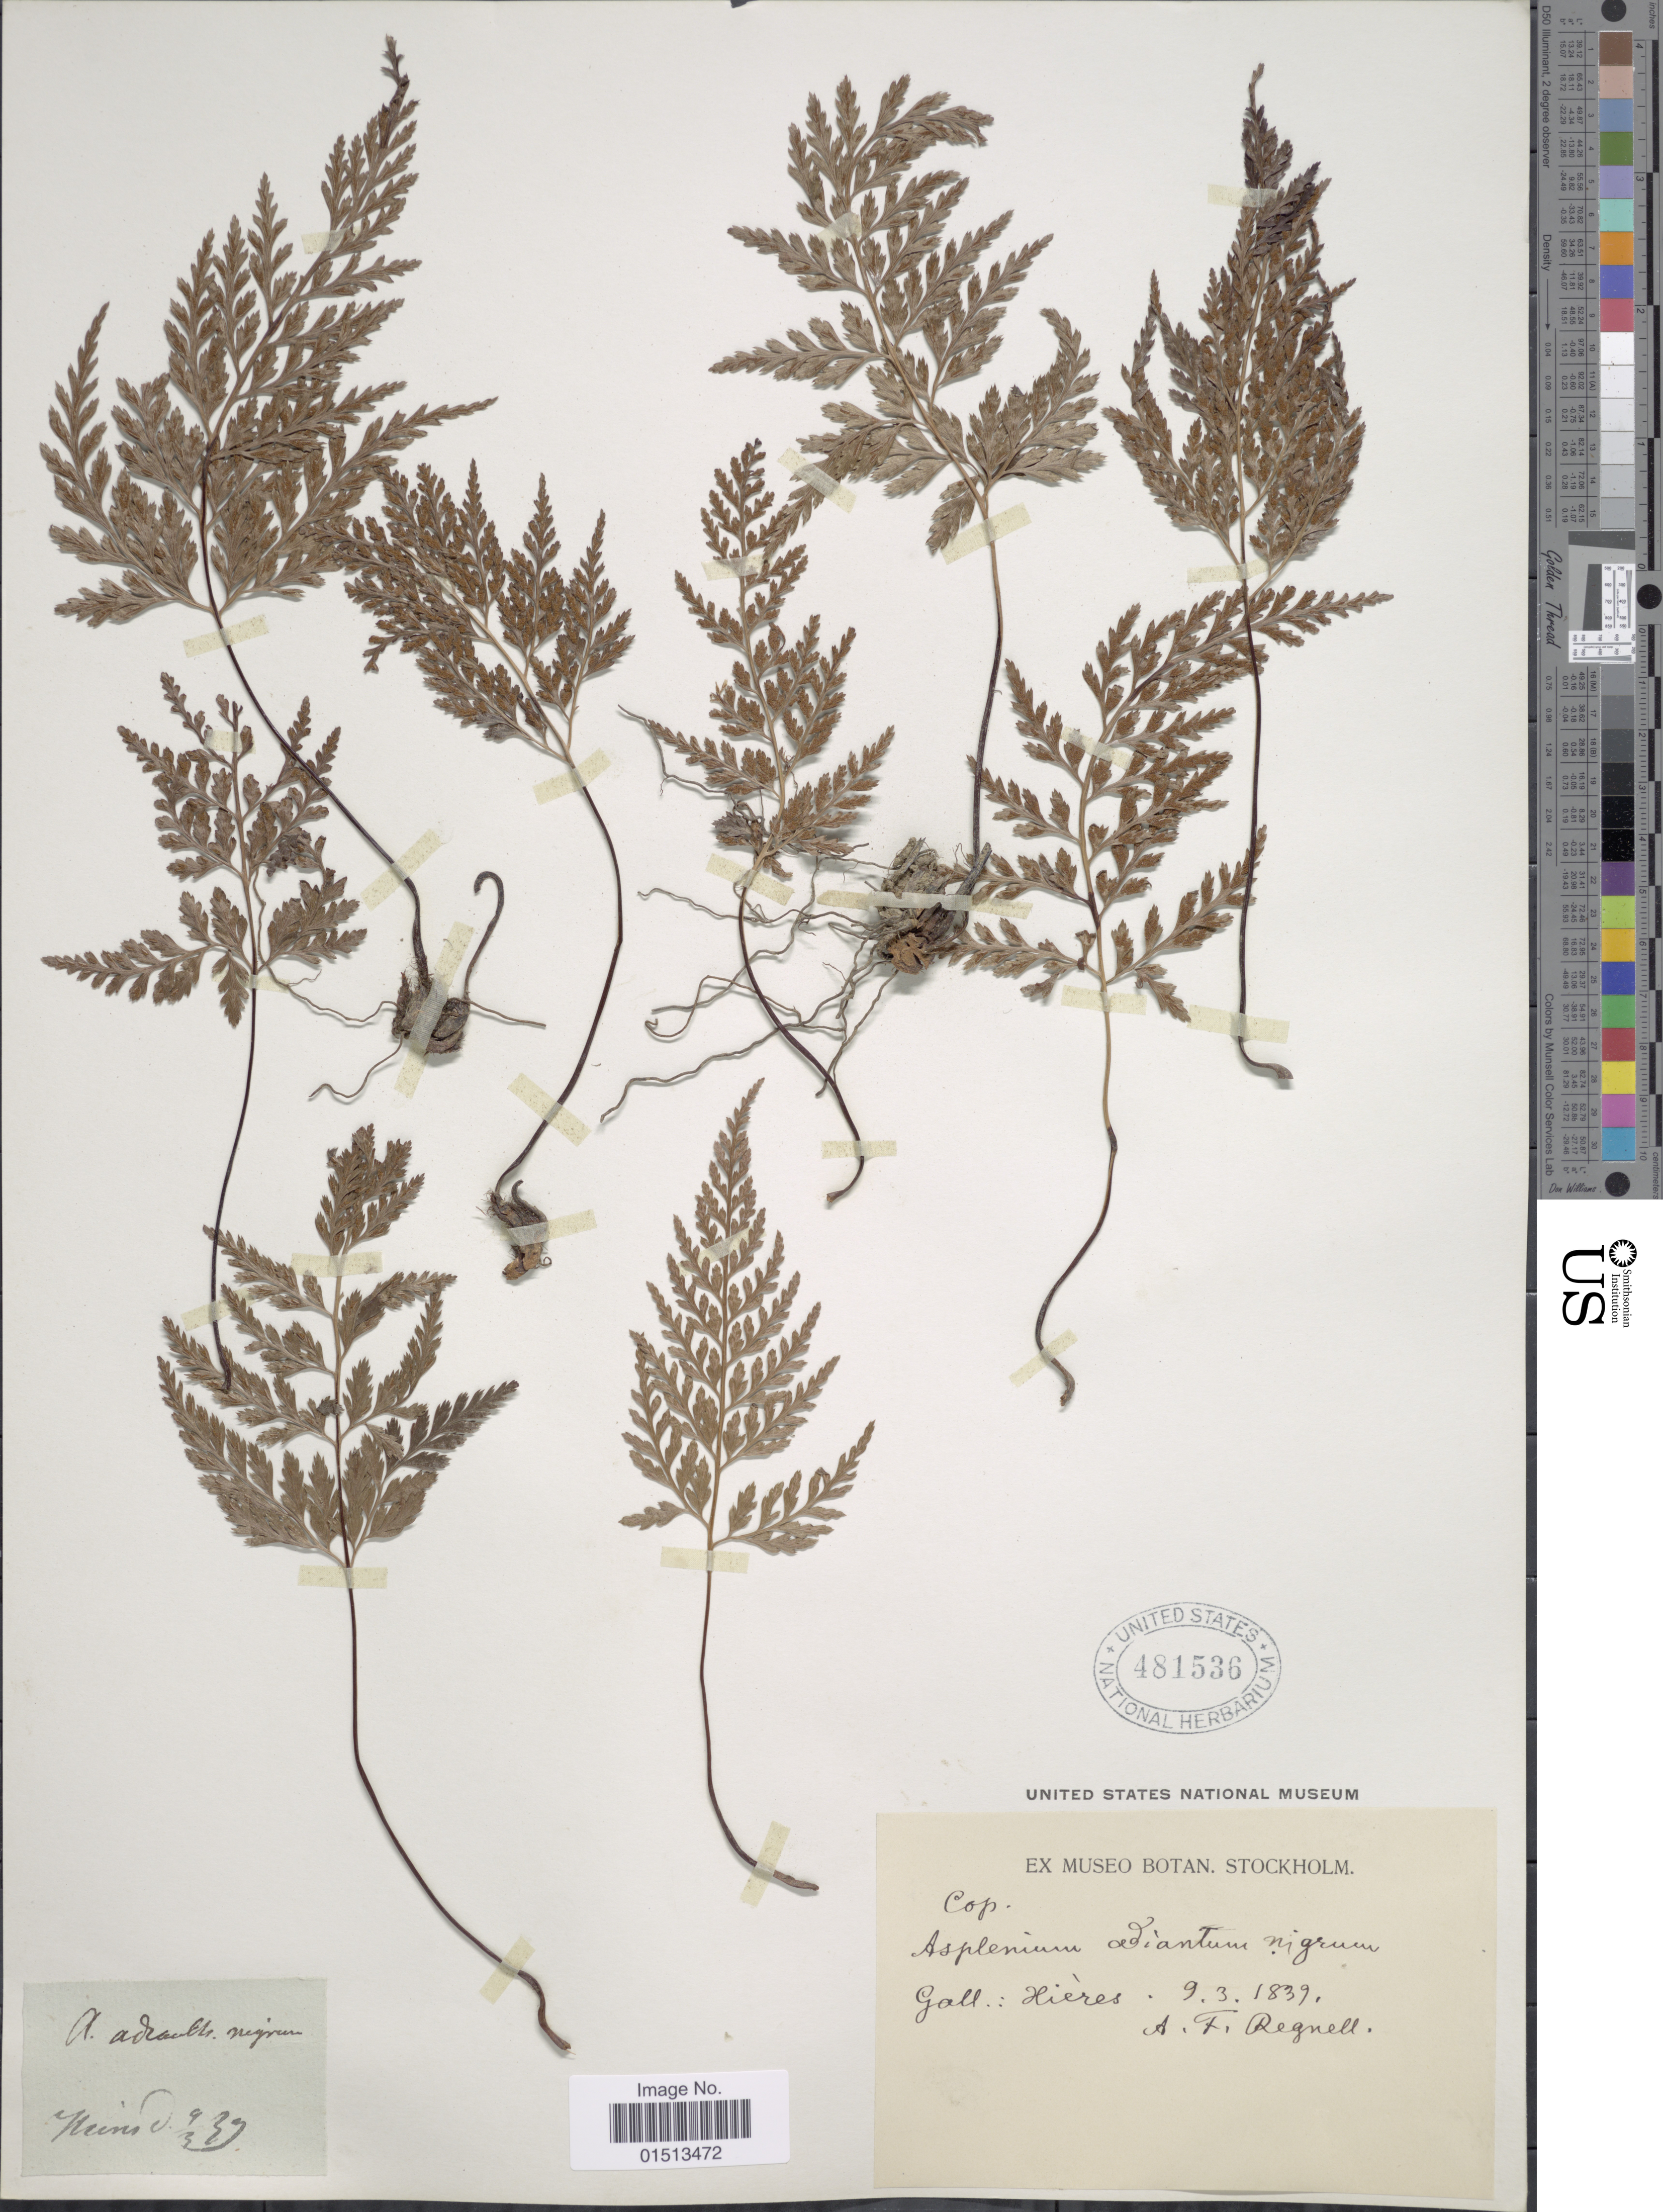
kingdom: Plantae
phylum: Tracheophyta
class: Polypodiopsida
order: Polypodiales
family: Aspleniaceae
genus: Asplenium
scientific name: Asplenium adiantum-nigrum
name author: L.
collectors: A. Regnell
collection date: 1839-03-09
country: France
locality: Gall.: Hieres.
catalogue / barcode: US 481536